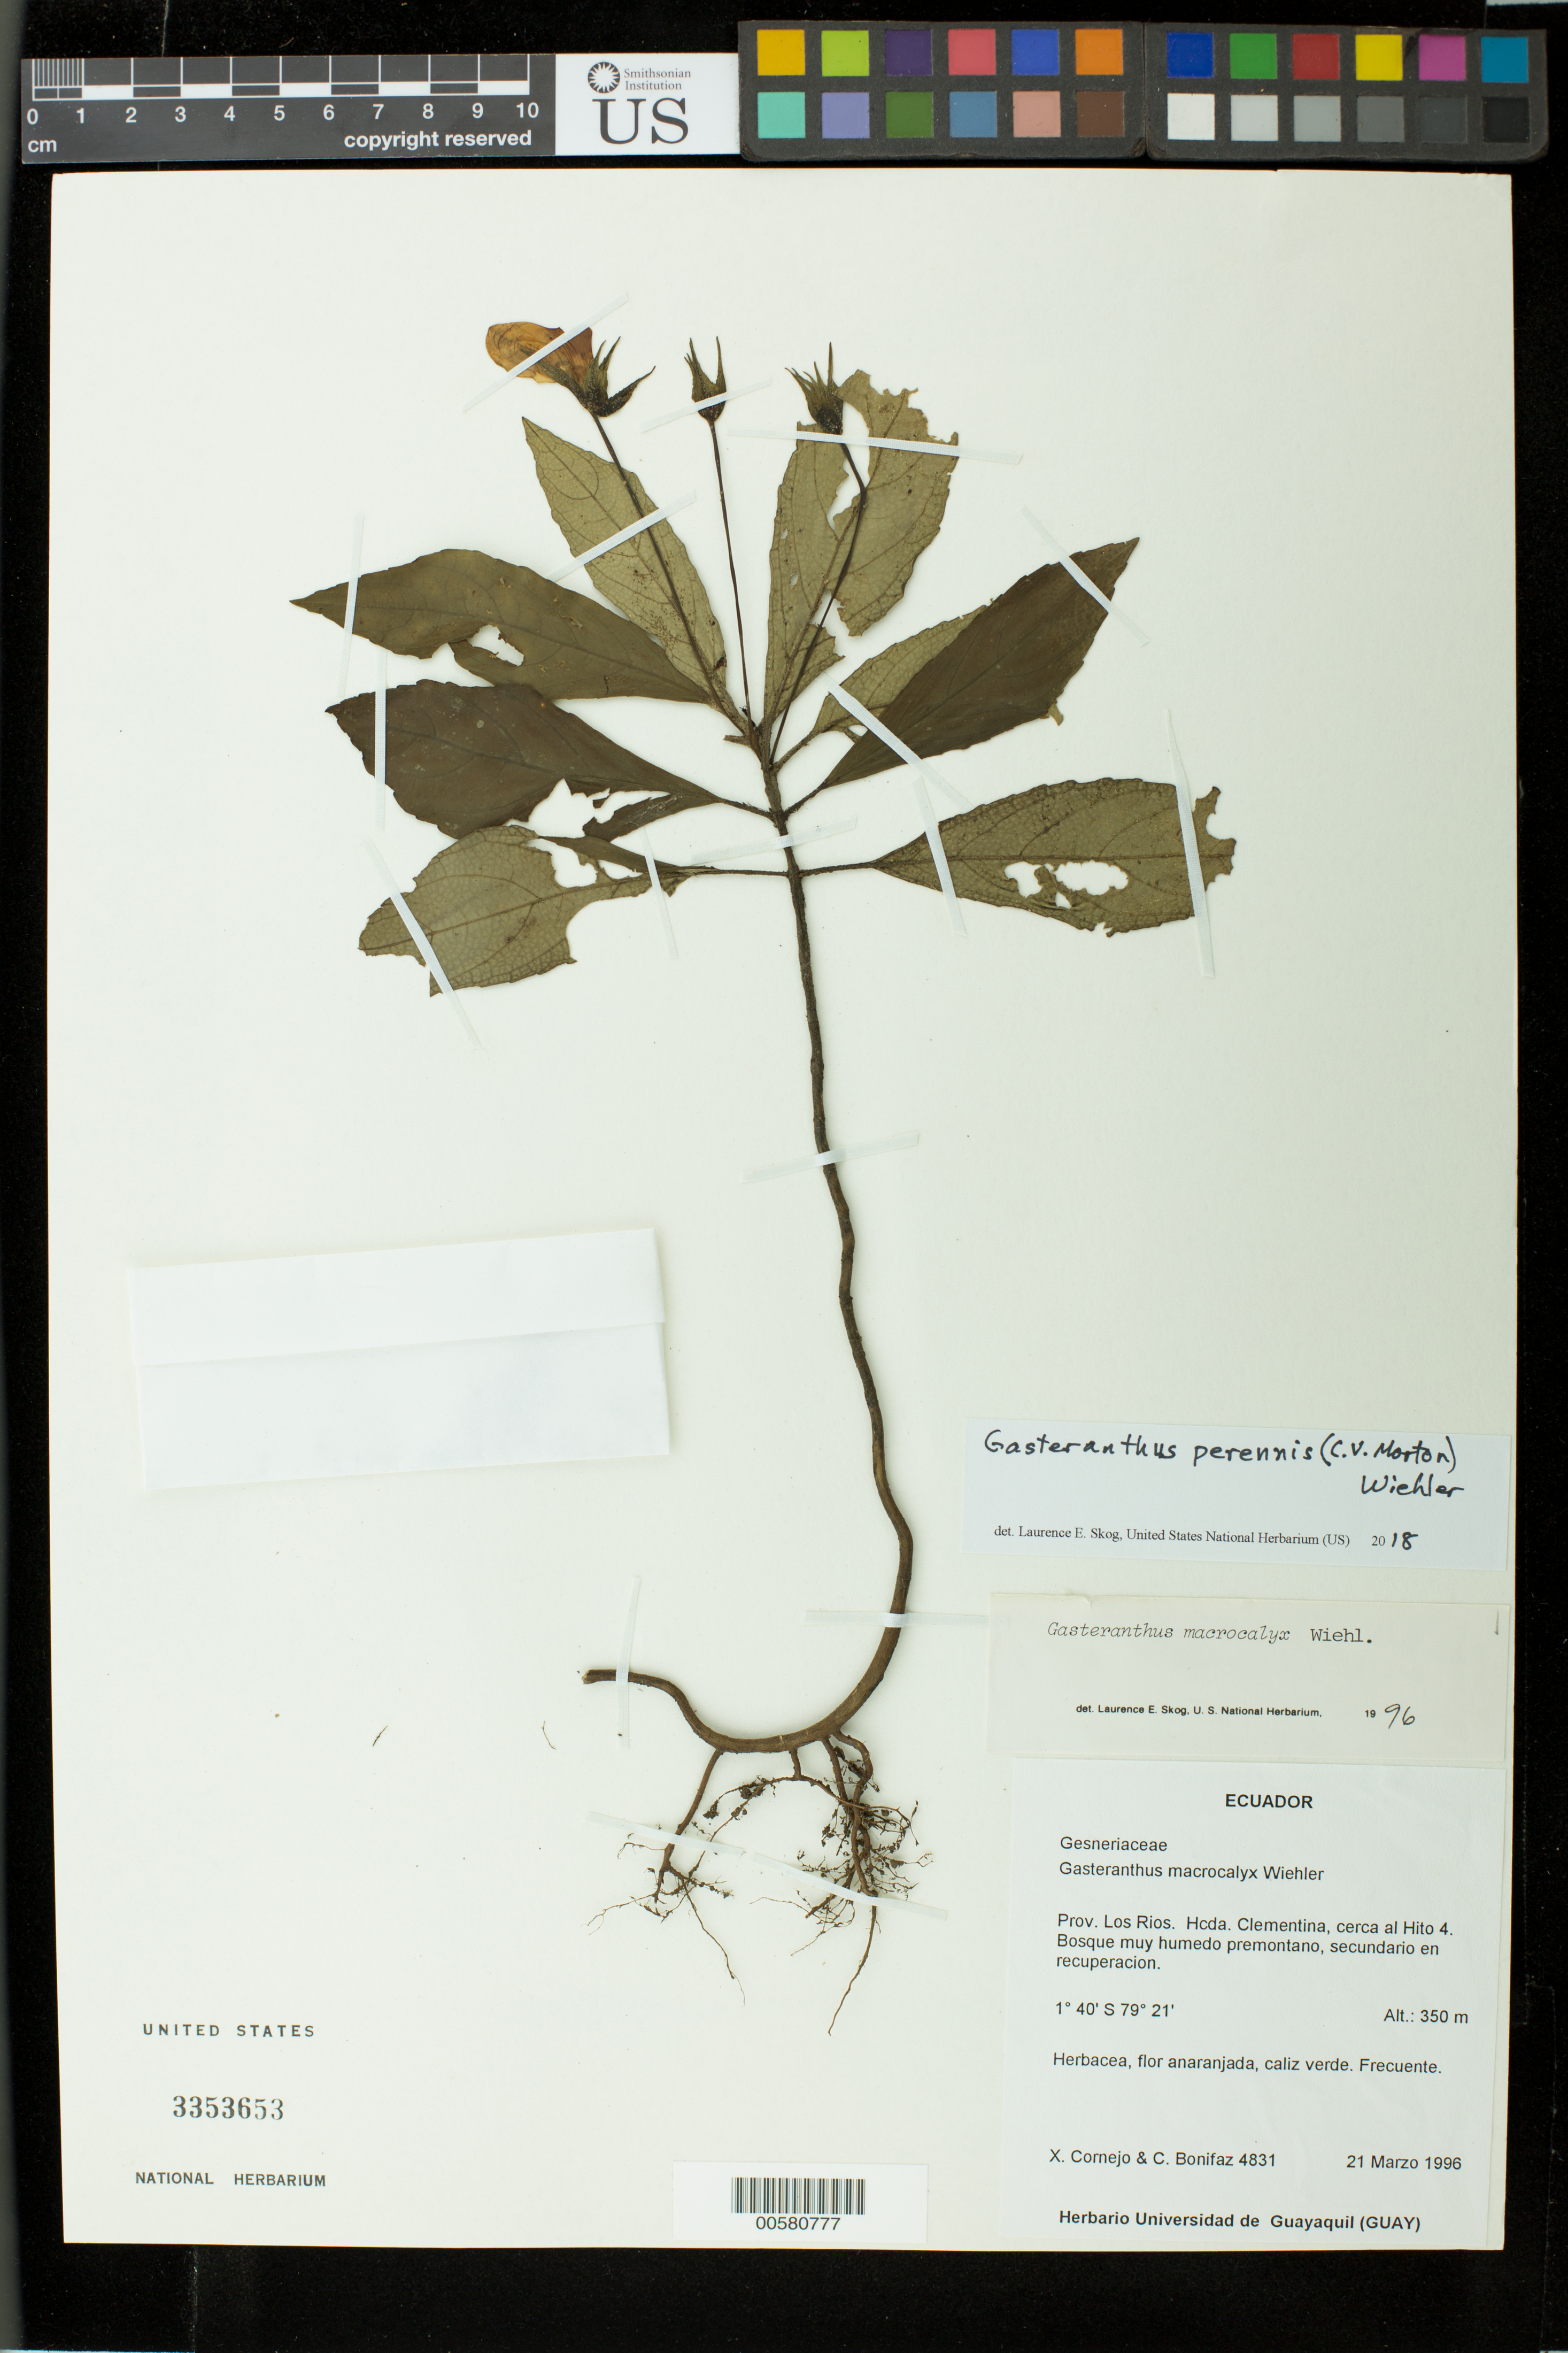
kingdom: Plantae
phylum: Tracheophyta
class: Magnoliopsida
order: Lamiales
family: Gesneriaceae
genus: Gasteranthus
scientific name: Gasteranthus perennis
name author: (C.V. Morton) Wiehler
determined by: Kvist, L. P.; Skog, Laurence E.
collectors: X. F. Cornejo & C. Bonifaz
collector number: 4831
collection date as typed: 21 Mar 1996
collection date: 1996-03-21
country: Ecuador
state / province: Los Ríos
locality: Hcda. Clementina, cerca al hito 4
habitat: Bosque muy humedo premontano, secundario en recuperacion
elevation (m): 350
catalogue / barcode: US 3353653